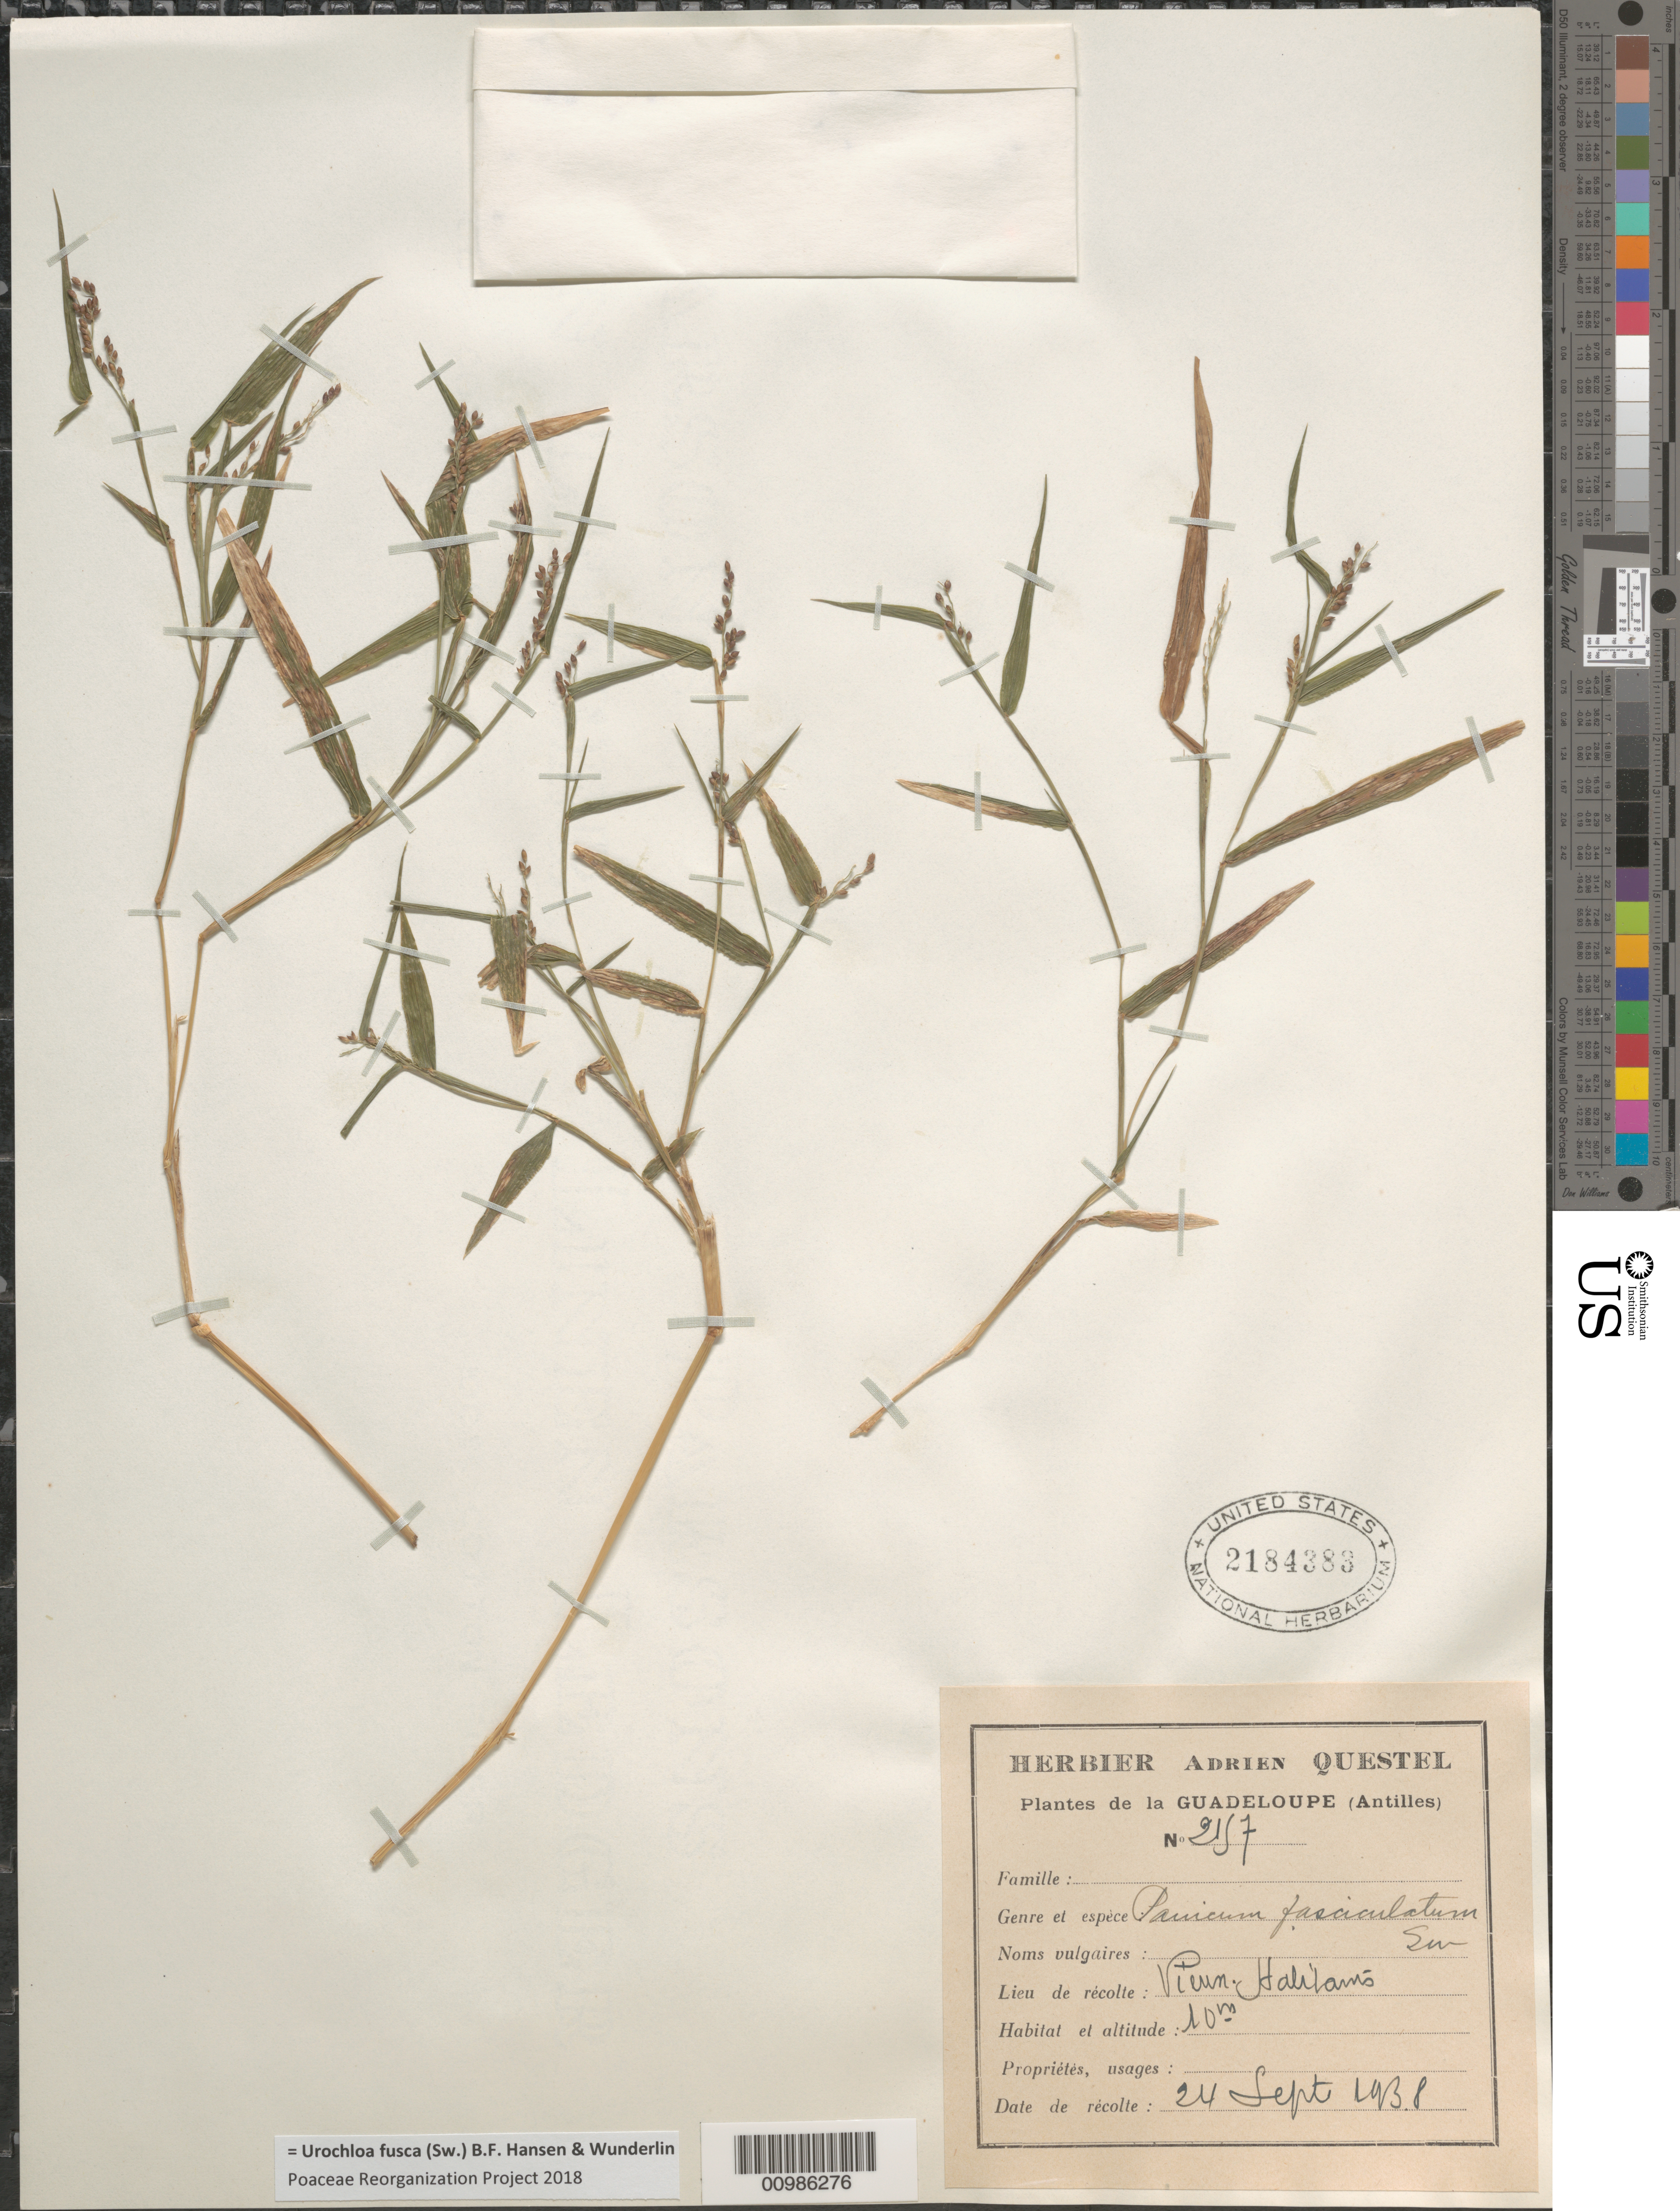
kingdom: Plantae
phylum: Tracheophyta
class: Liliopsida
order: Poales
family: Poaceae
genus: Brachiaria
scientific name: Brachiaria fasciculata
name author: (Sw.) Parodi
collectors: A. Questel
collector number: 2157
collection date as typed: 24 Sep 1938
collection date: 1938-09-24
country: Guadeloupe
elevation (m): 10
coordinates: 0 N, 0 E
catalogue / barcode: US 2184383